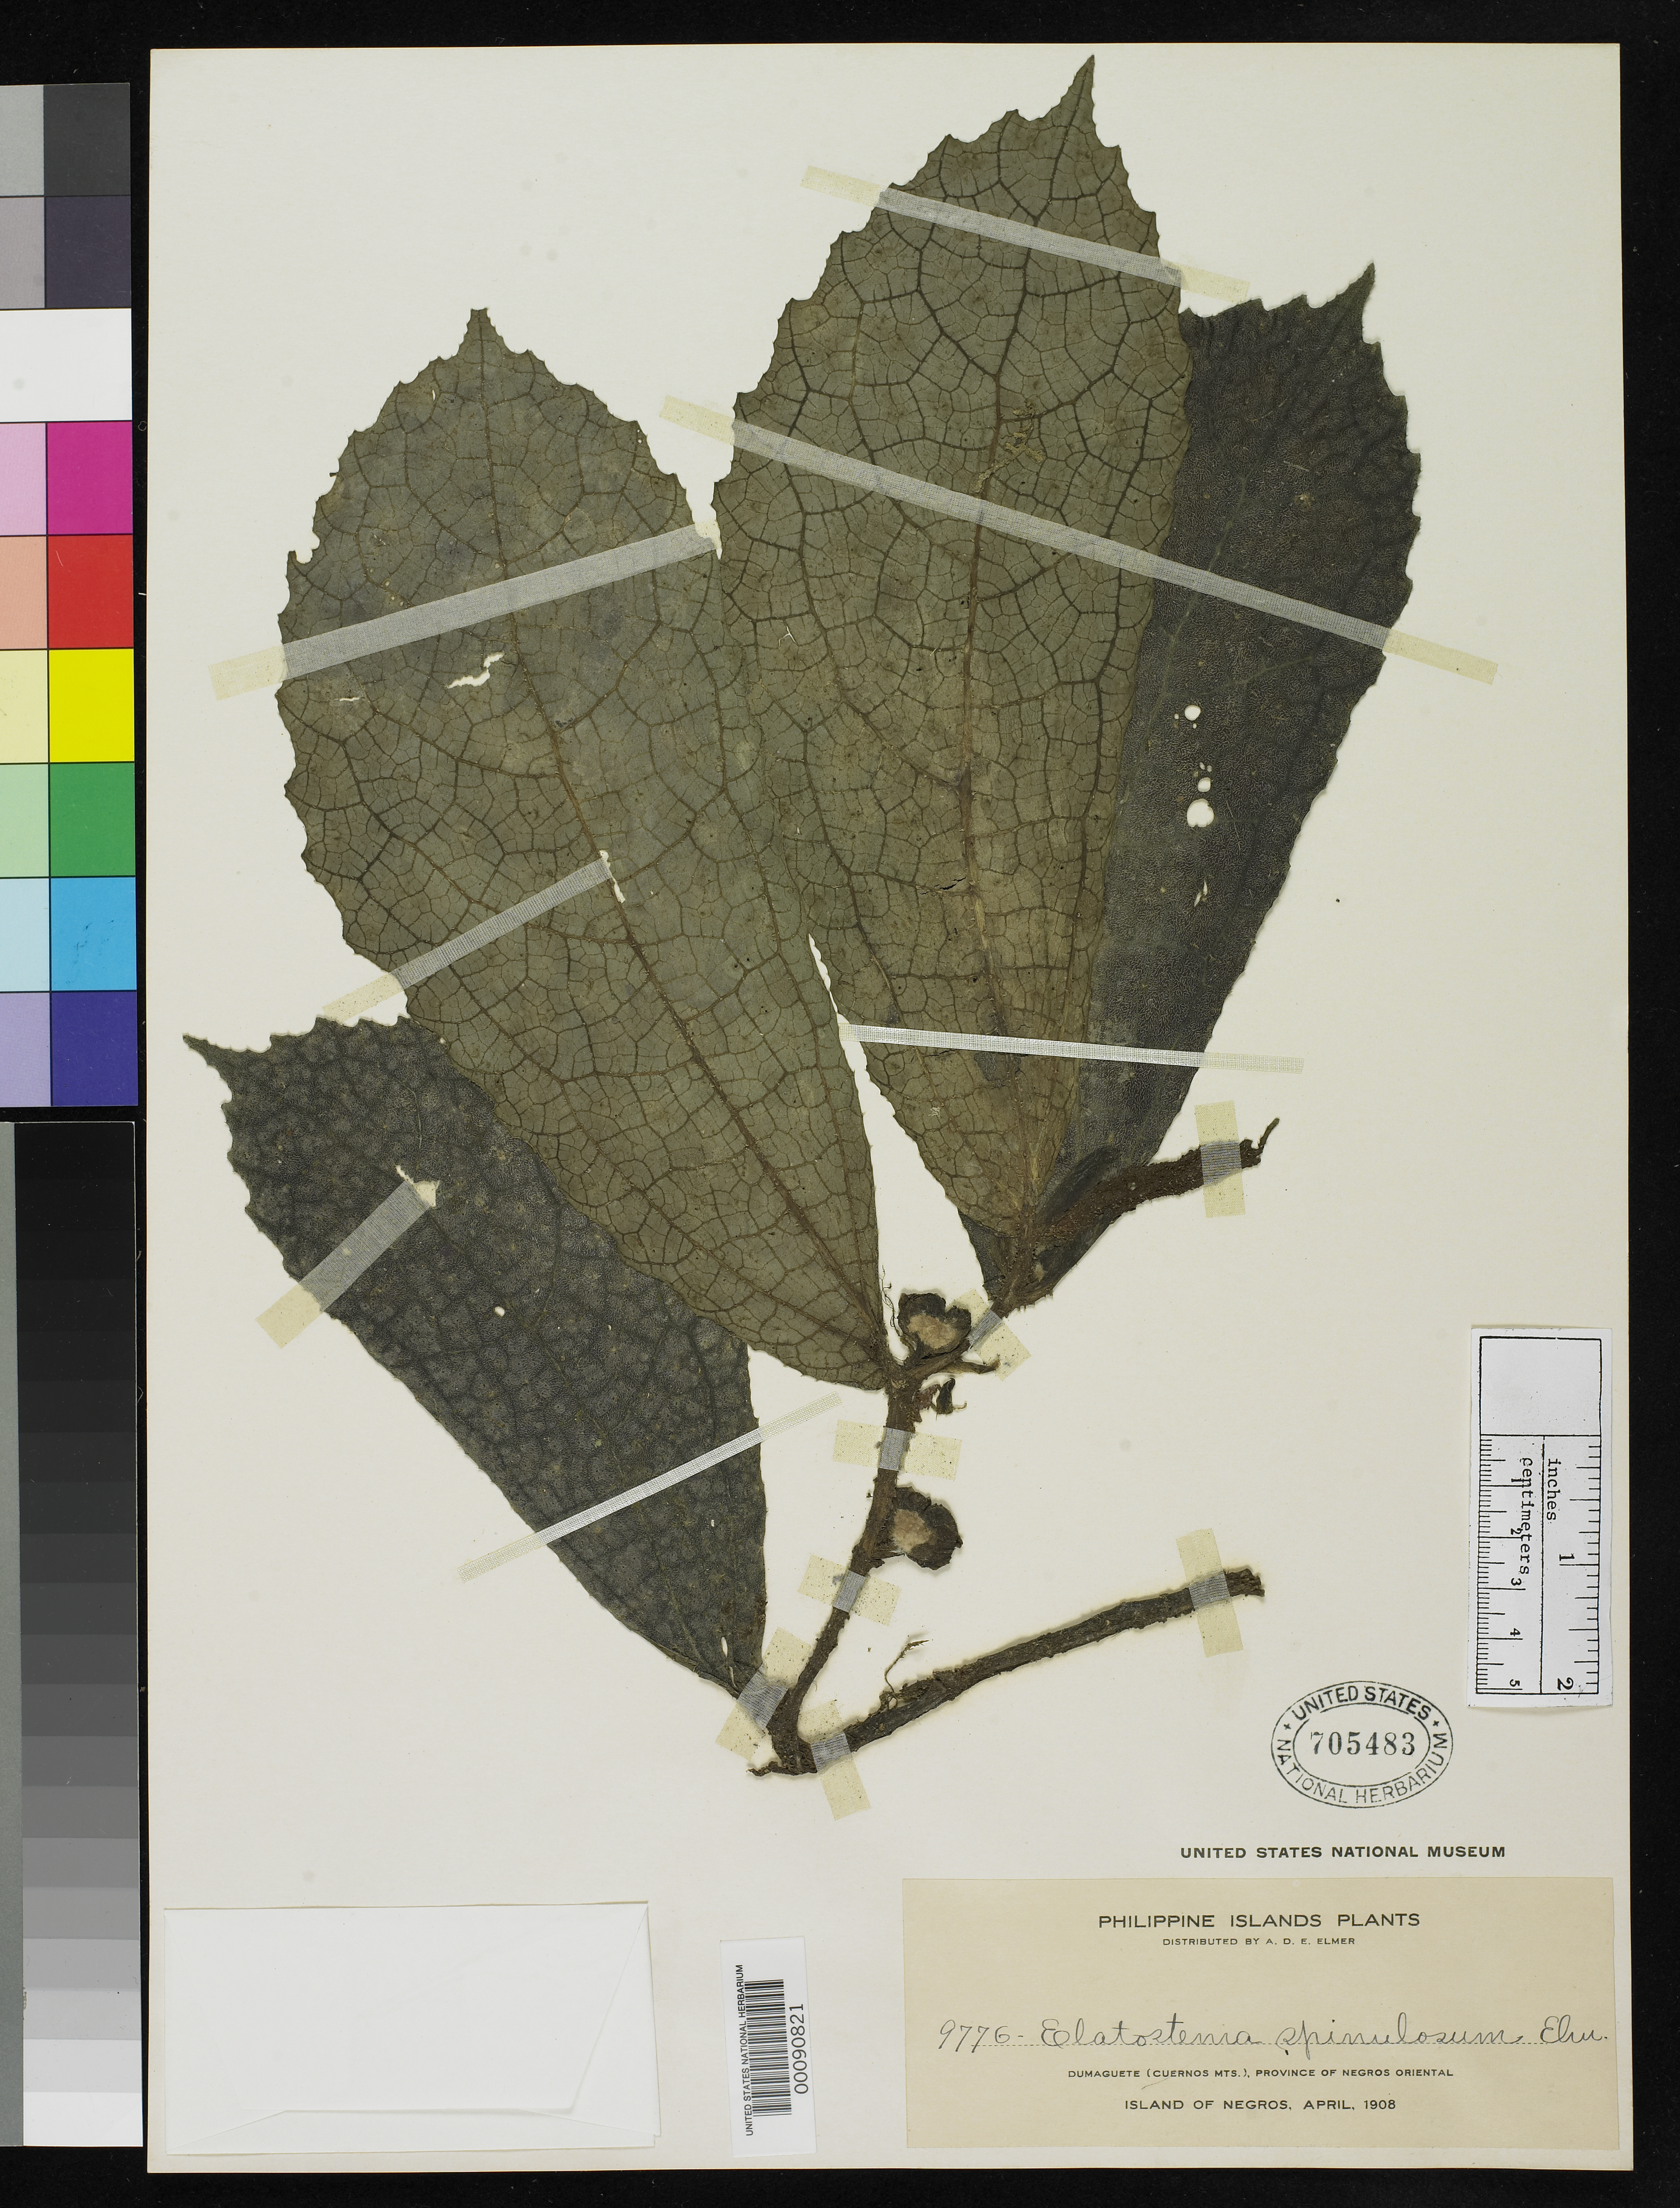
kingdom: Plantae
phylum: Tracheophyta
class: Magnoliopsida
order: Rosales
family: Urticaceae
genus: Elatostema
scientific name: Elatostema spinulosum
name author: Elmer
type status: Isotype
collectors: A. D. E. Elmer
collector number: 9776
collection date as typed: Apr 1908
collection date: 1908-04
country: Philippines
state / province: Central Visayas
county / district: Negros Oriental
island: Negros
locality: Dumaguete, Cuernos Mts.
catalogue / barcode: US 705483